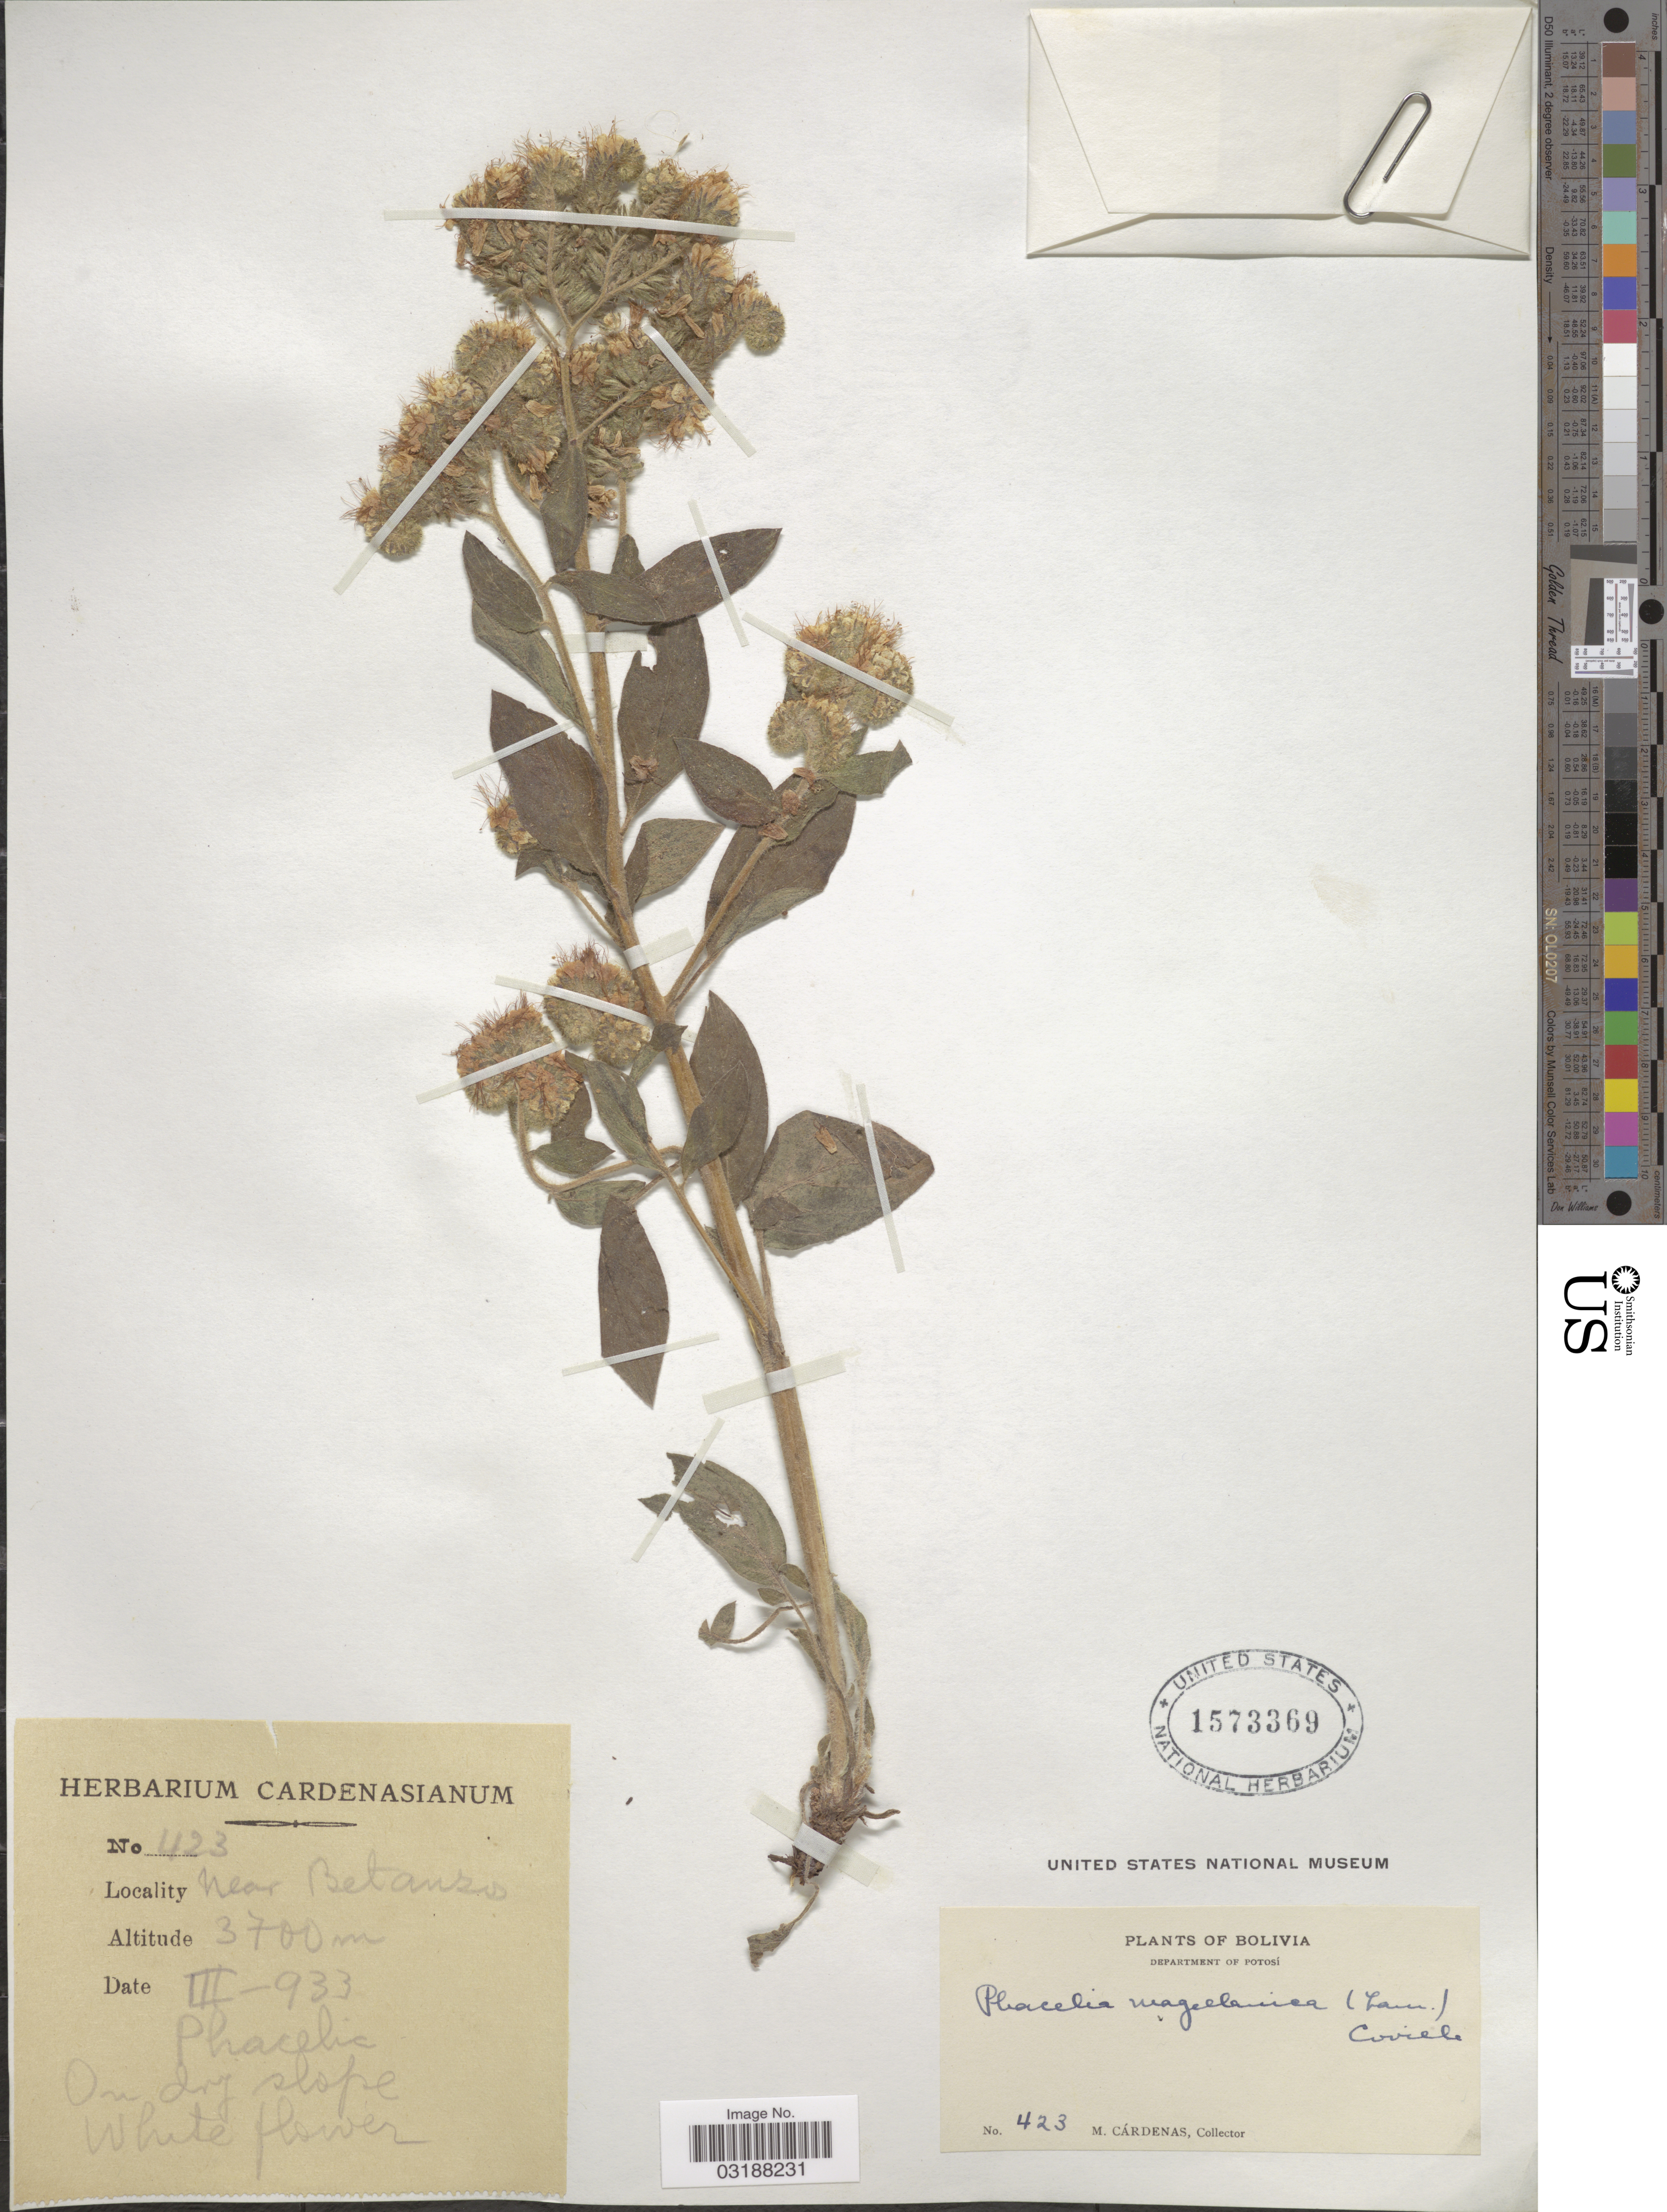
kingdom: Plantae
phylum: Tracheophyta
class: Magnoliopsida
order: Boraginales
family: Hydrophyllaceae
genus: Phacelia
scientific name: Phacelia magellanica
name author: (Lam.) Coville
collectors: M. Cárdenas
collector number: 423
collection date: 1933-03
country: Bolivia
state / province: Potosi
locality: Department of Potosi, Near Betanzos.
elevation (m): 3700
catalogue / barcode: US 1573369